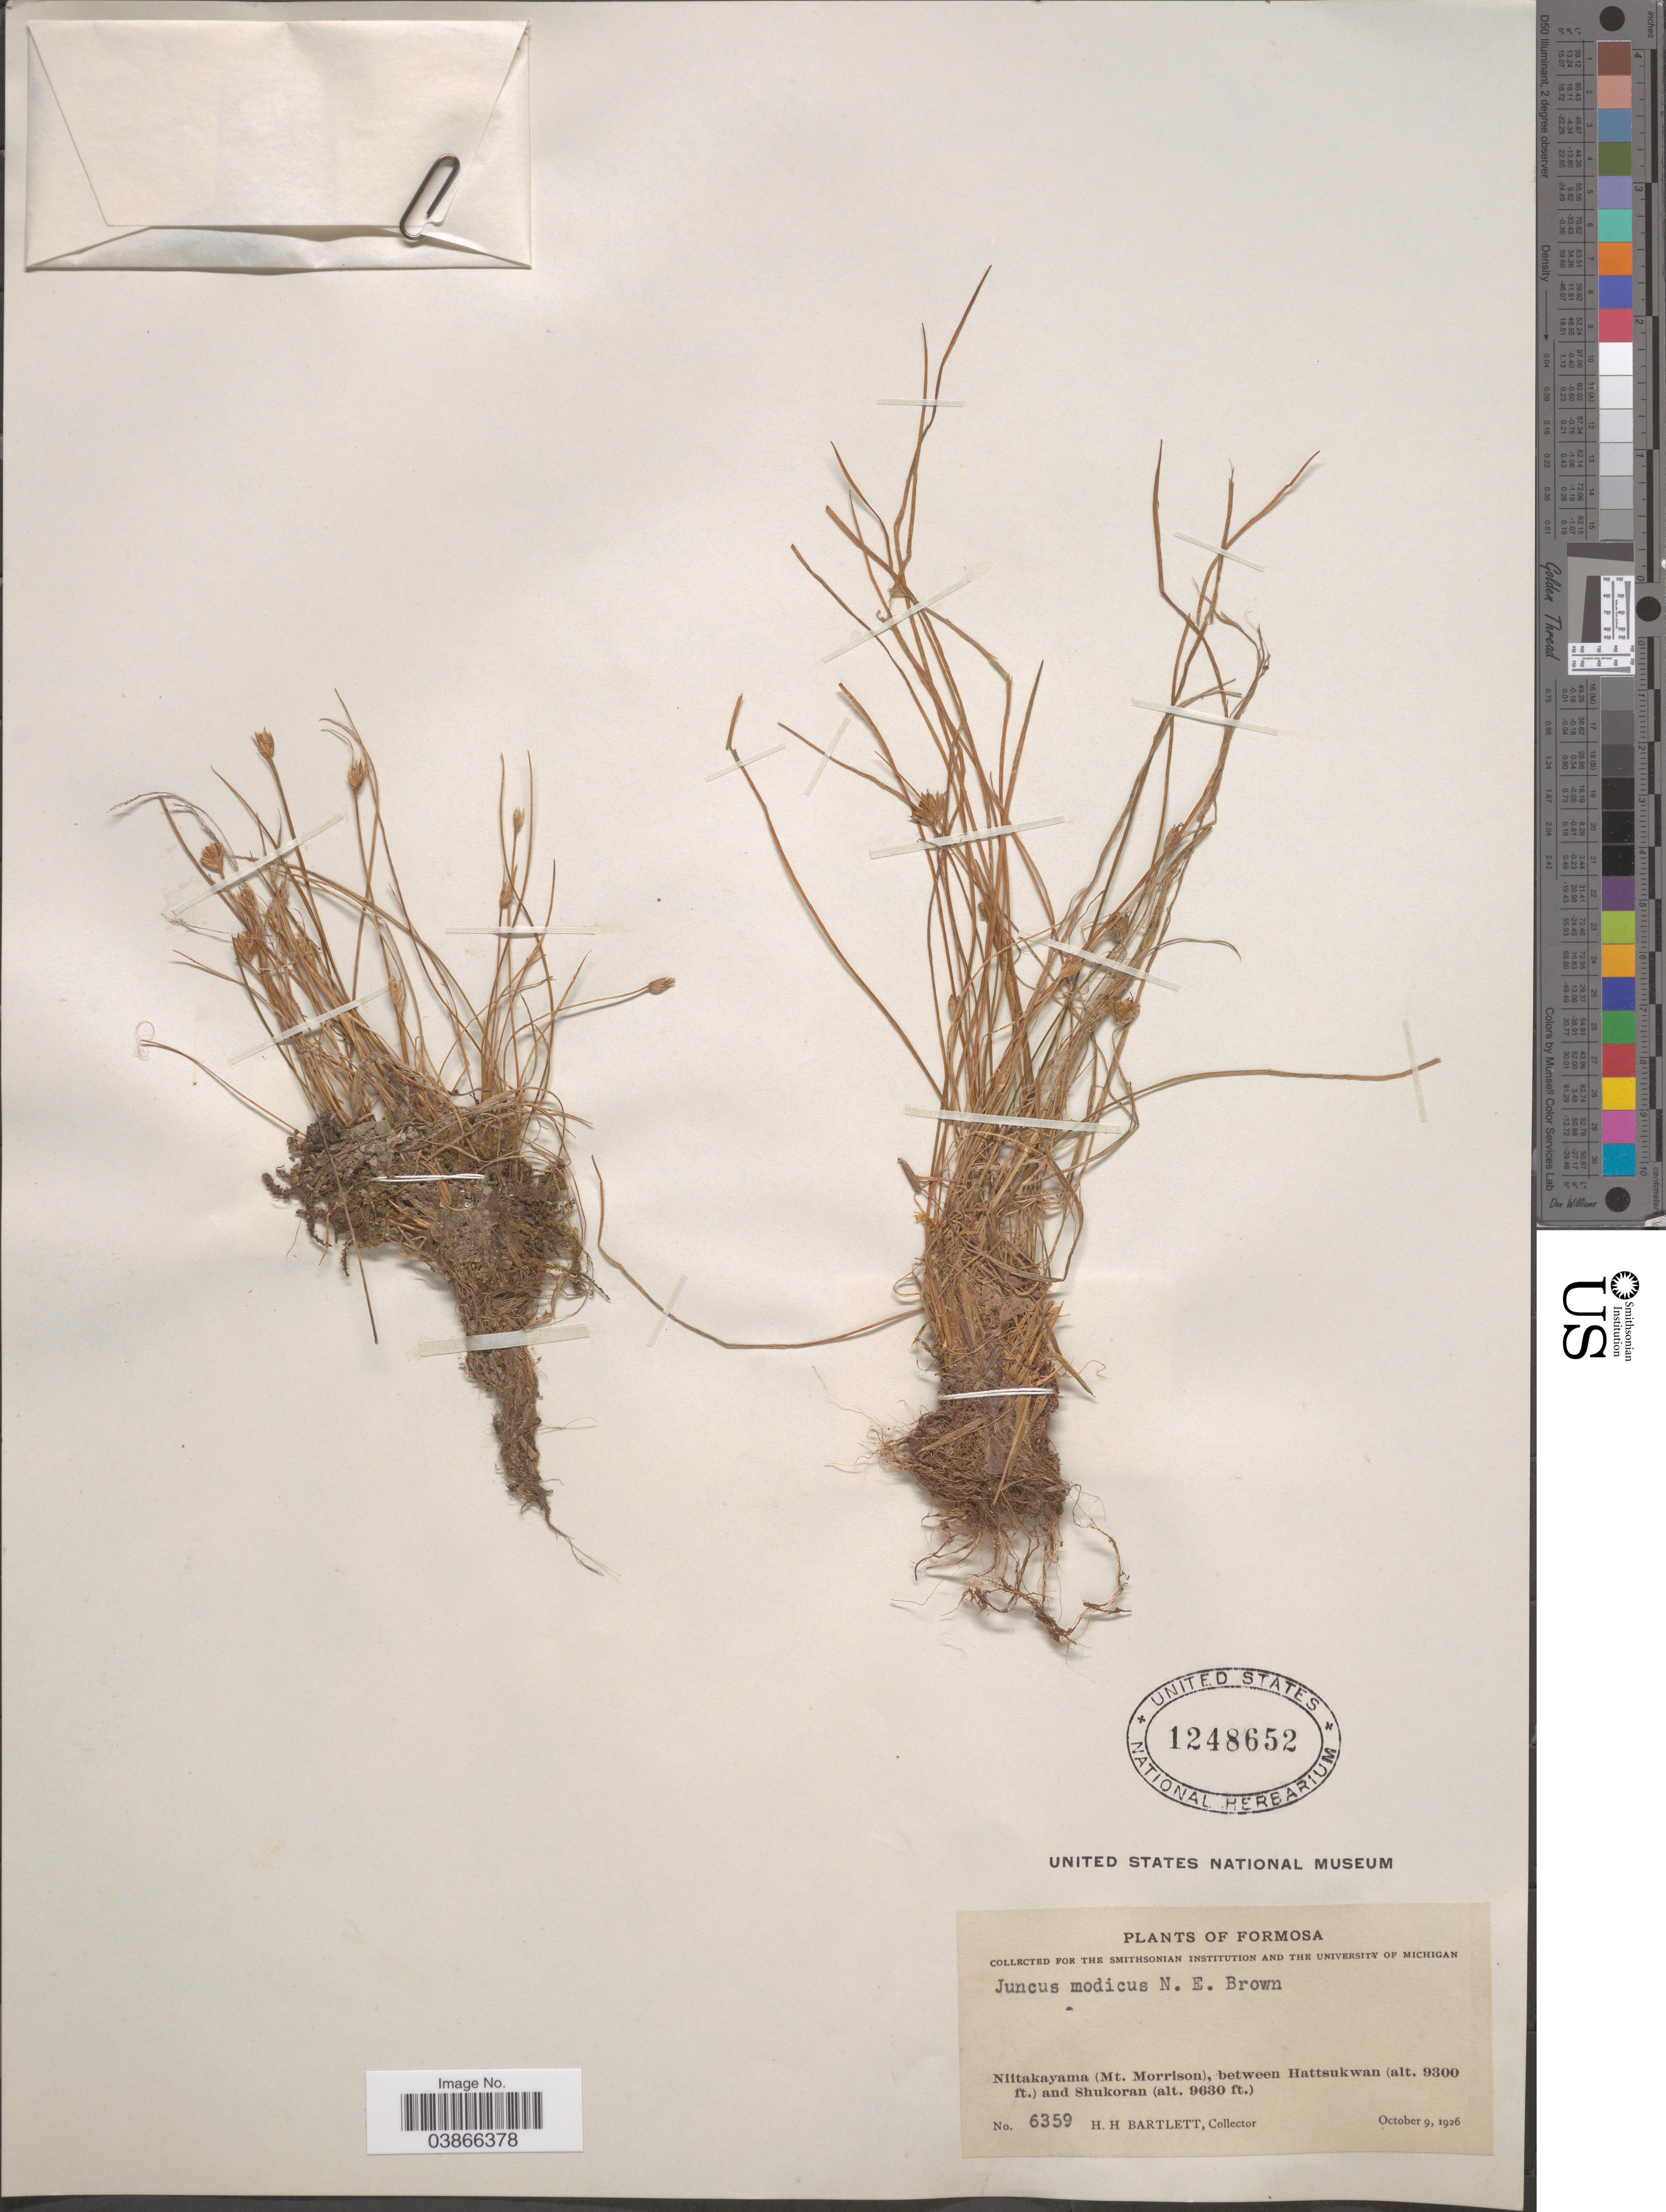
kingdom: Plantae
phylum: Tracheophyta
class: Liliopsida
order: Poales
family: Juncaceae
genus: Juncus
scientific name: Juncus modicus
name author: N.E. Br.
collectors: H. H. Bartlett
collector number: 6359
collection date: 1926-10-09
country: Taiwan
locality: Formosa. Niitakayama (Mt. Morrison), between Hattsukwan and Shukoran.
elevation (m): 2835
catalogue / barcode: US 1248652